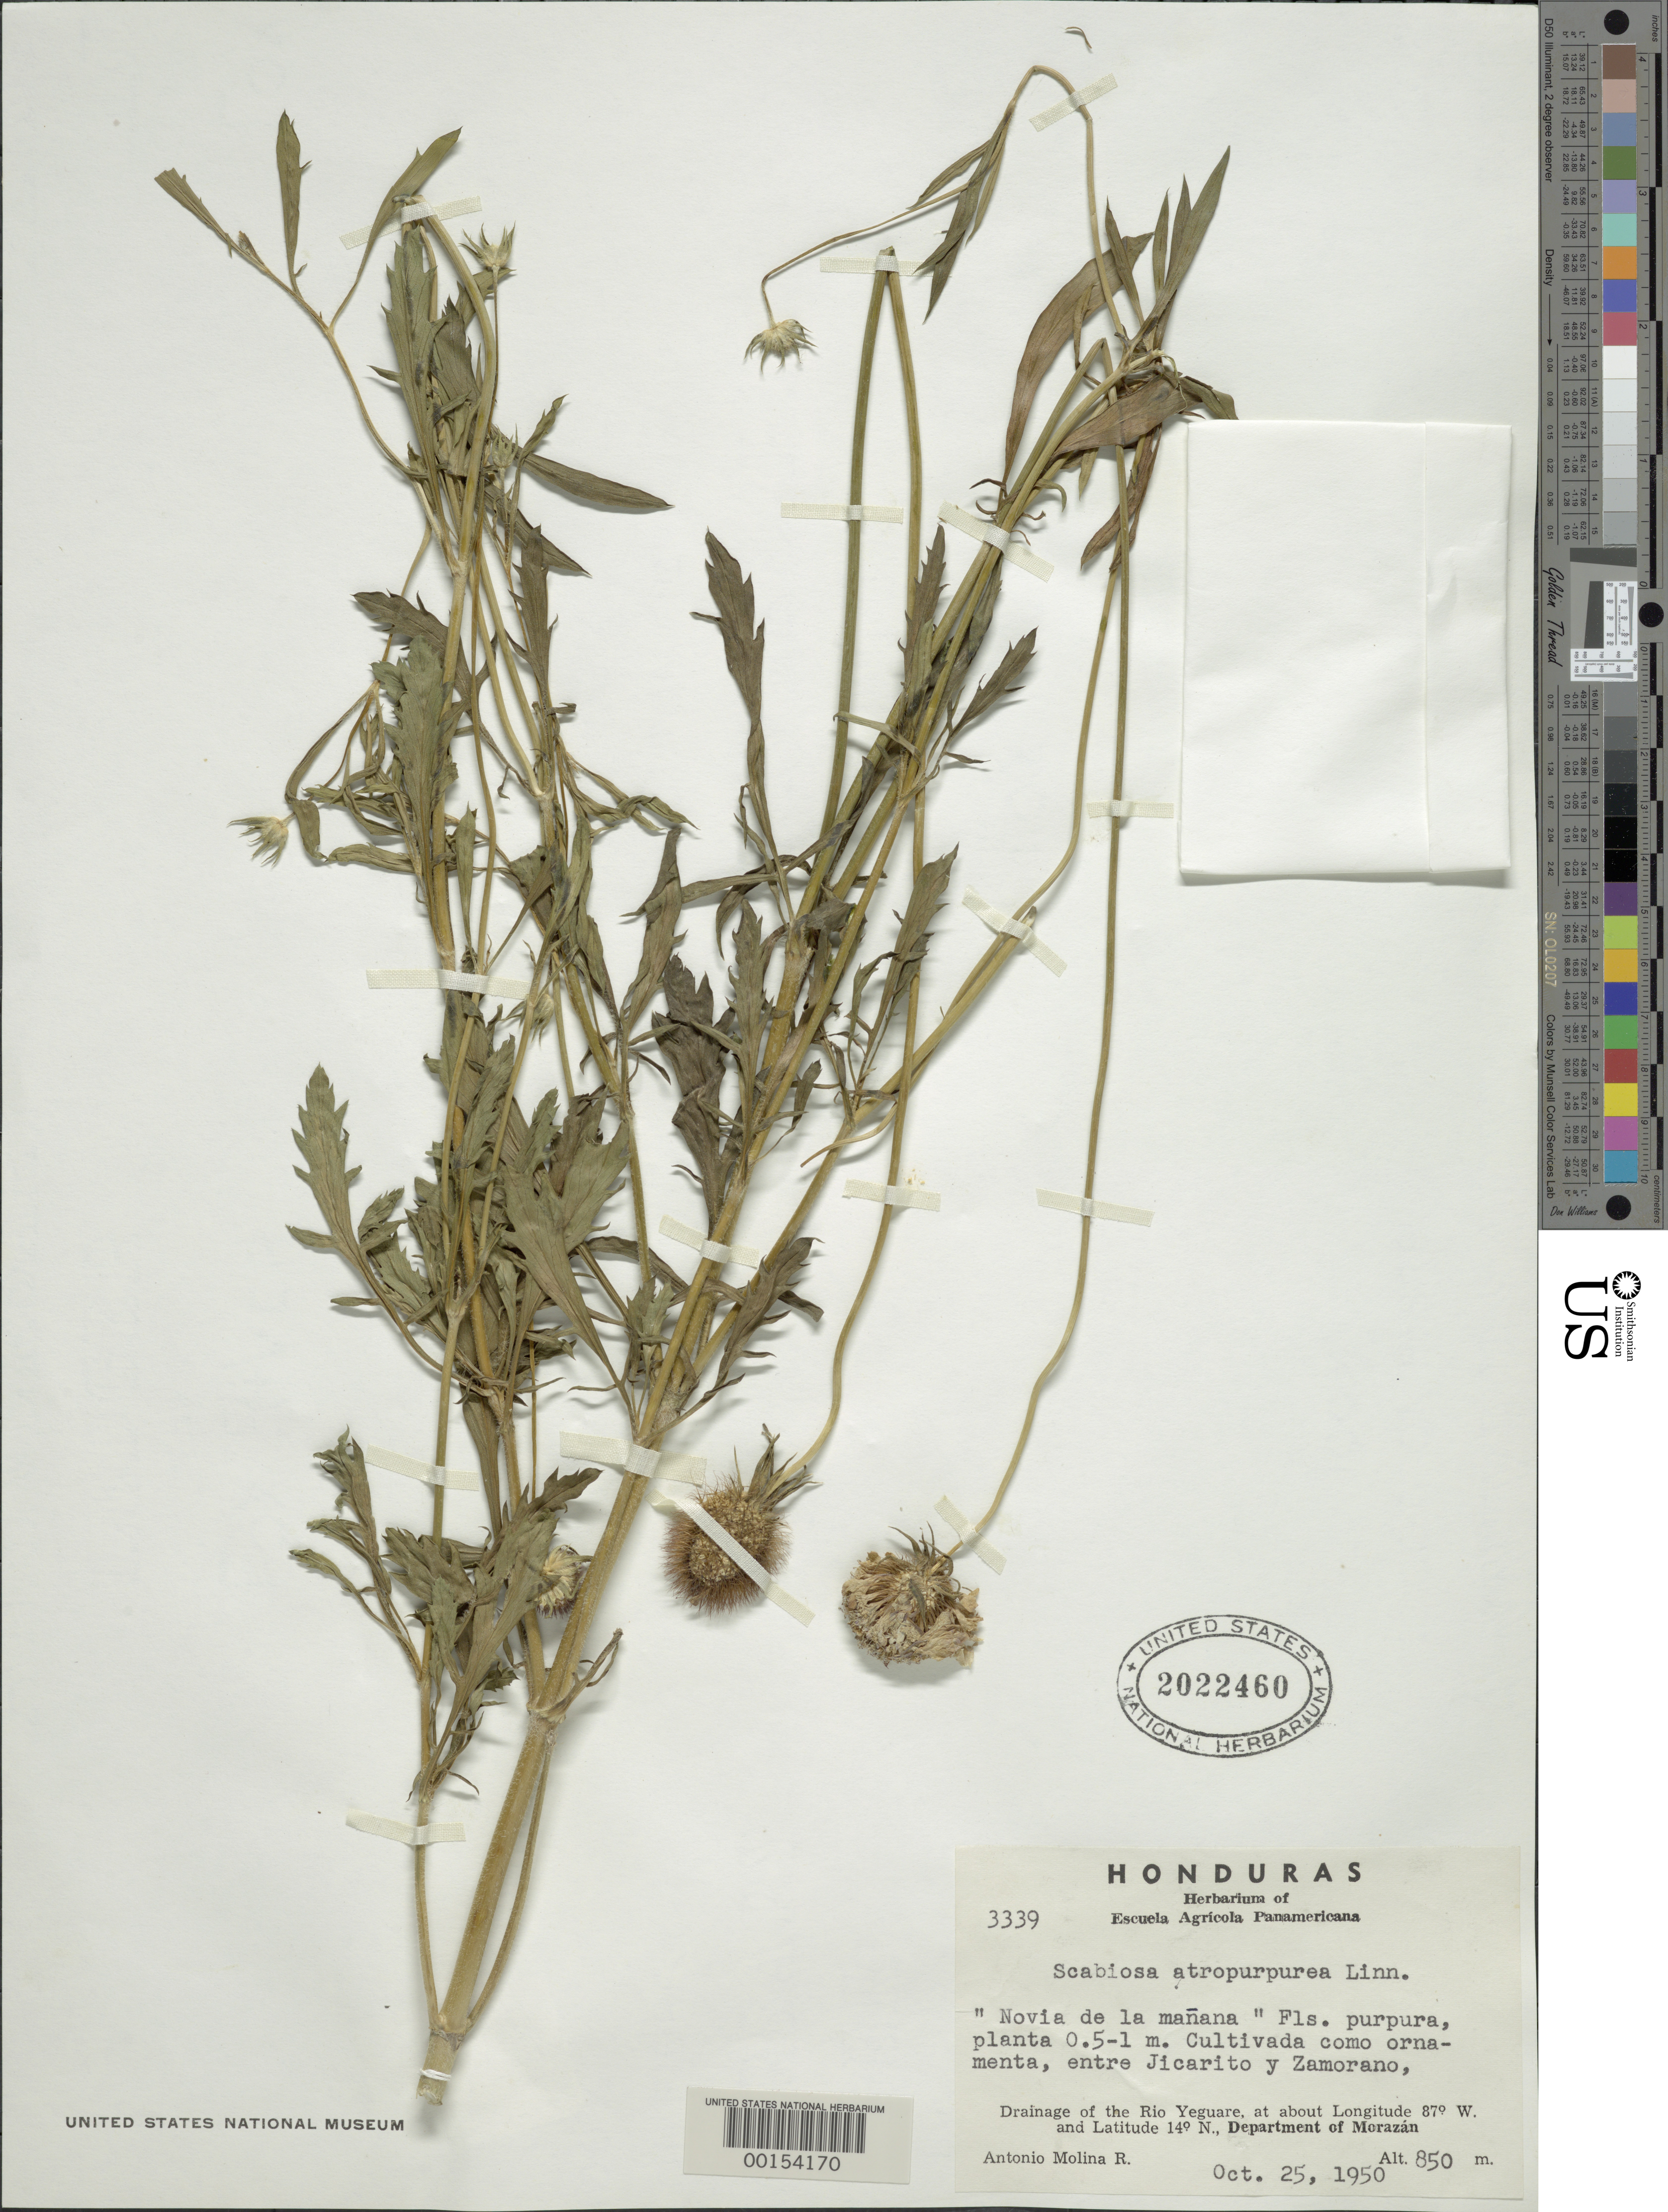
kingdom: Plantae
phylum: Tracheophyta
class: Magnoliopsida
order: Dipsacales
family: Caprifoliaceae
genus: Scabiosa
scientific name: Scabiosa atropurpurea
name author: L.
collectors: A. Molina R.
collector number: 3339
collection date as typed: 25 Oct 1950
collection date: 1950-10-25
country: Honduras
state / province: Fco. Morazán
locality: río Yeguare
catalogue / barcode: US 2022460